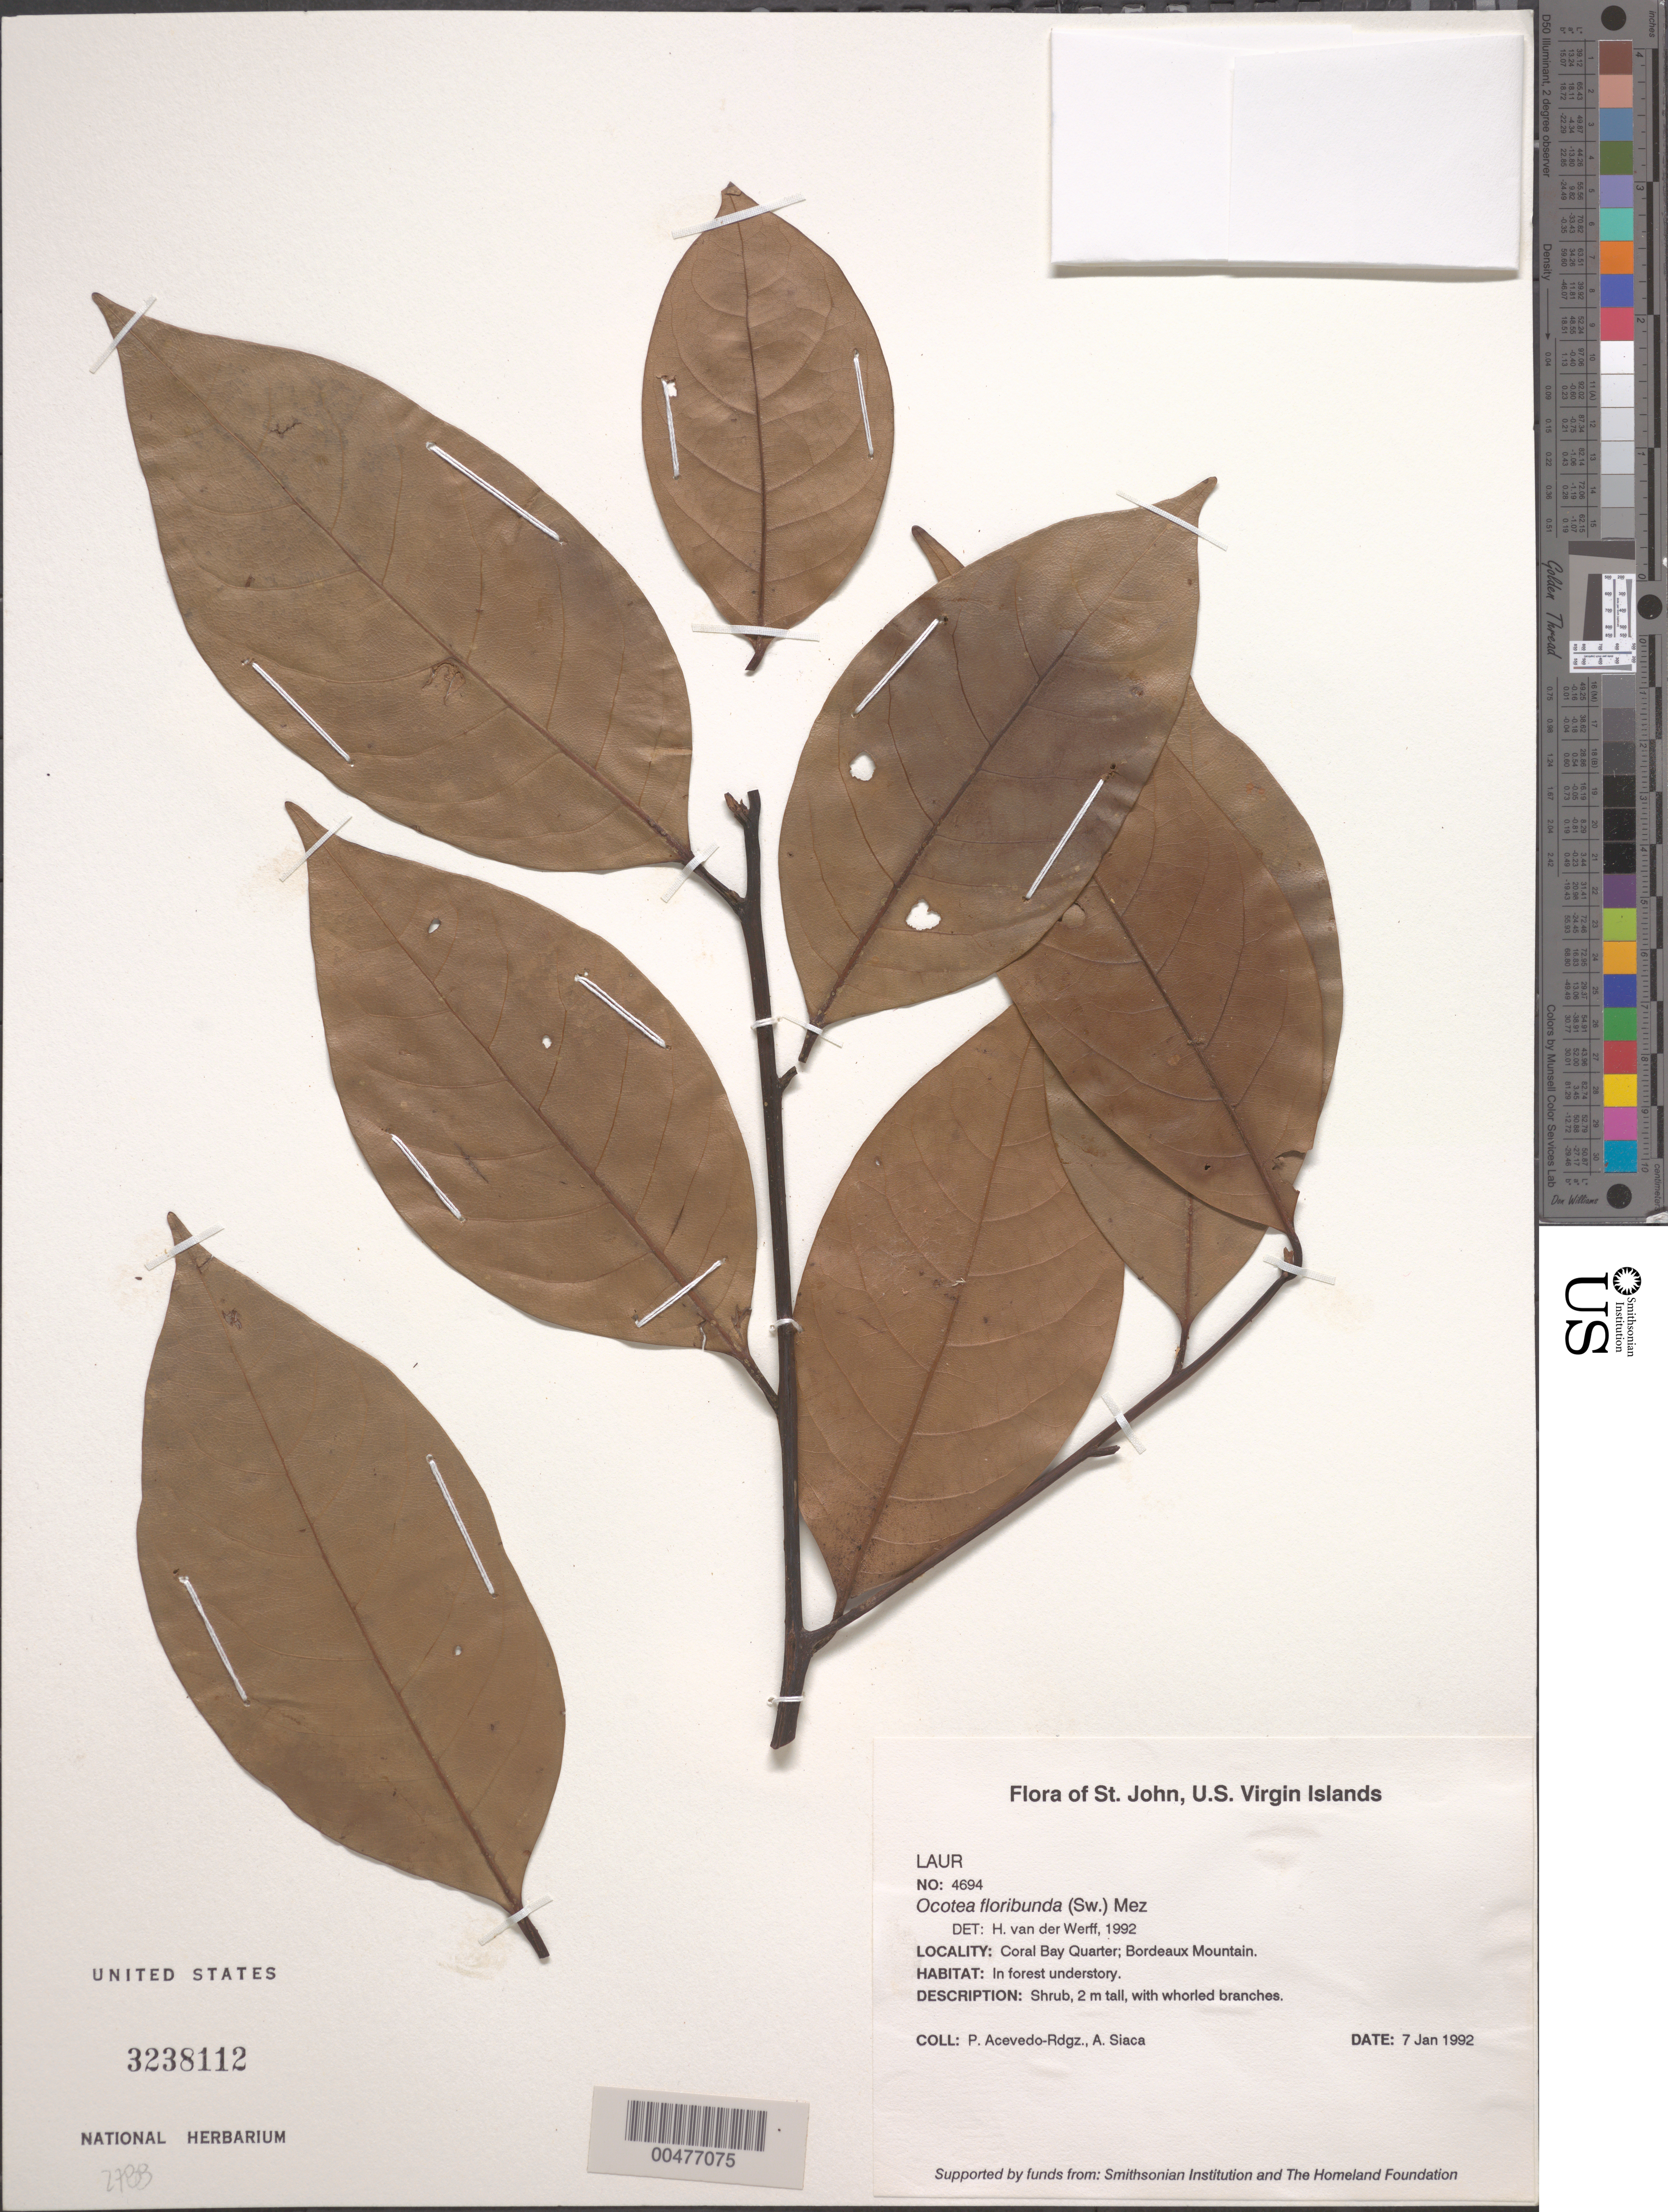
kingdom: Plantae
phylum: Tracheophyta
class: Magnoliopsida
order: Laurales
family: Lauraceae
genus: Ocotea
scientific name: Ocotea floribunda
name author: (Sw.) Mez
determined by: van der Werff, H., (MO), Missouri Botanical Garden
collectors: P. Acevedo-Rodr. & A. Siaca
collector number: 4694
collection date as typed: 07 Jan 1992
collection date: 1992-01-07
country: U.S. Virgin Islands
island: St. John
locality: Coral Bay Quarter; Bordeaux Mountain.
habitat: In forest understory.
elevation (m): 300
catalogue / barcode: US 3238112